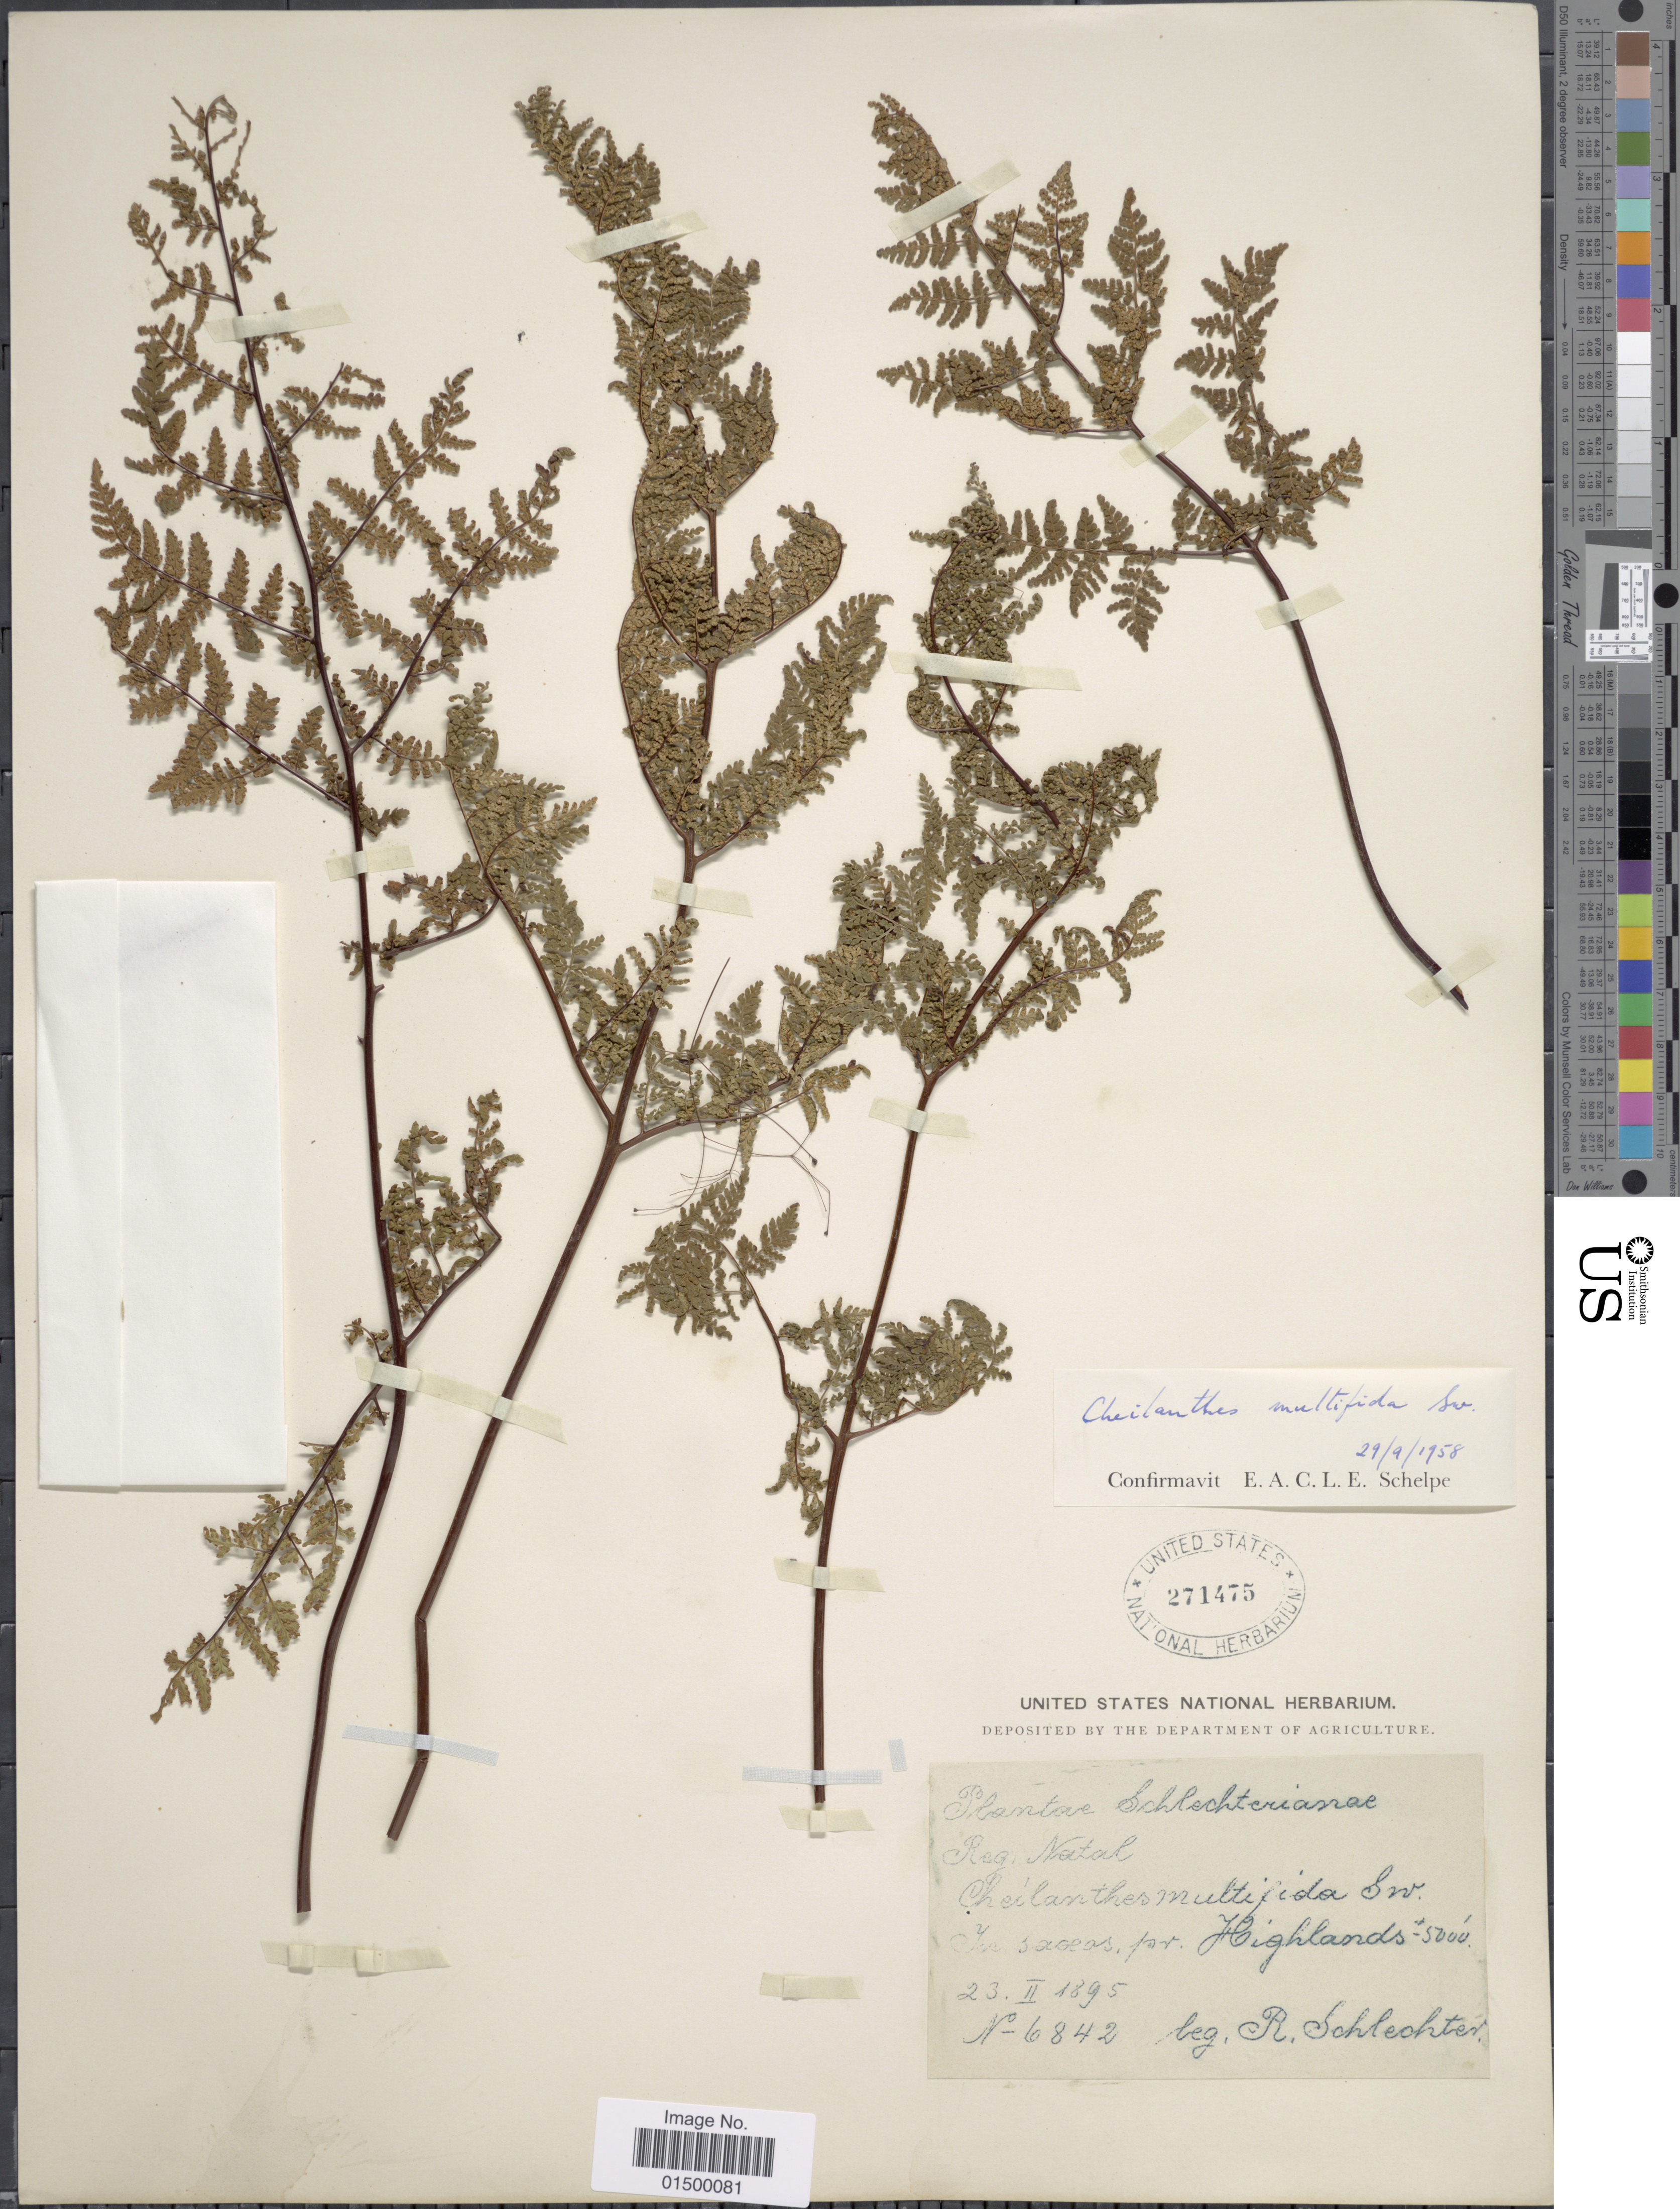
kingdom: Plantae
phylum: Tracheophyta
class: Polypodiopsida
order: Polypodiales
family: Pteridaceae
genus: Cheilanthes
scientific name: Cheilanthes multifida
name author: Sw.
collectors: F. R. R. Schlechter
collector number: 6842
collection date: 1895-02-23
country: South Africa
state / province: KwaZulu-Natal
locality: Natal. Prov., in saxas, pr. Highlands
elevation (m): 1524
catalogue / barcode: US 271475